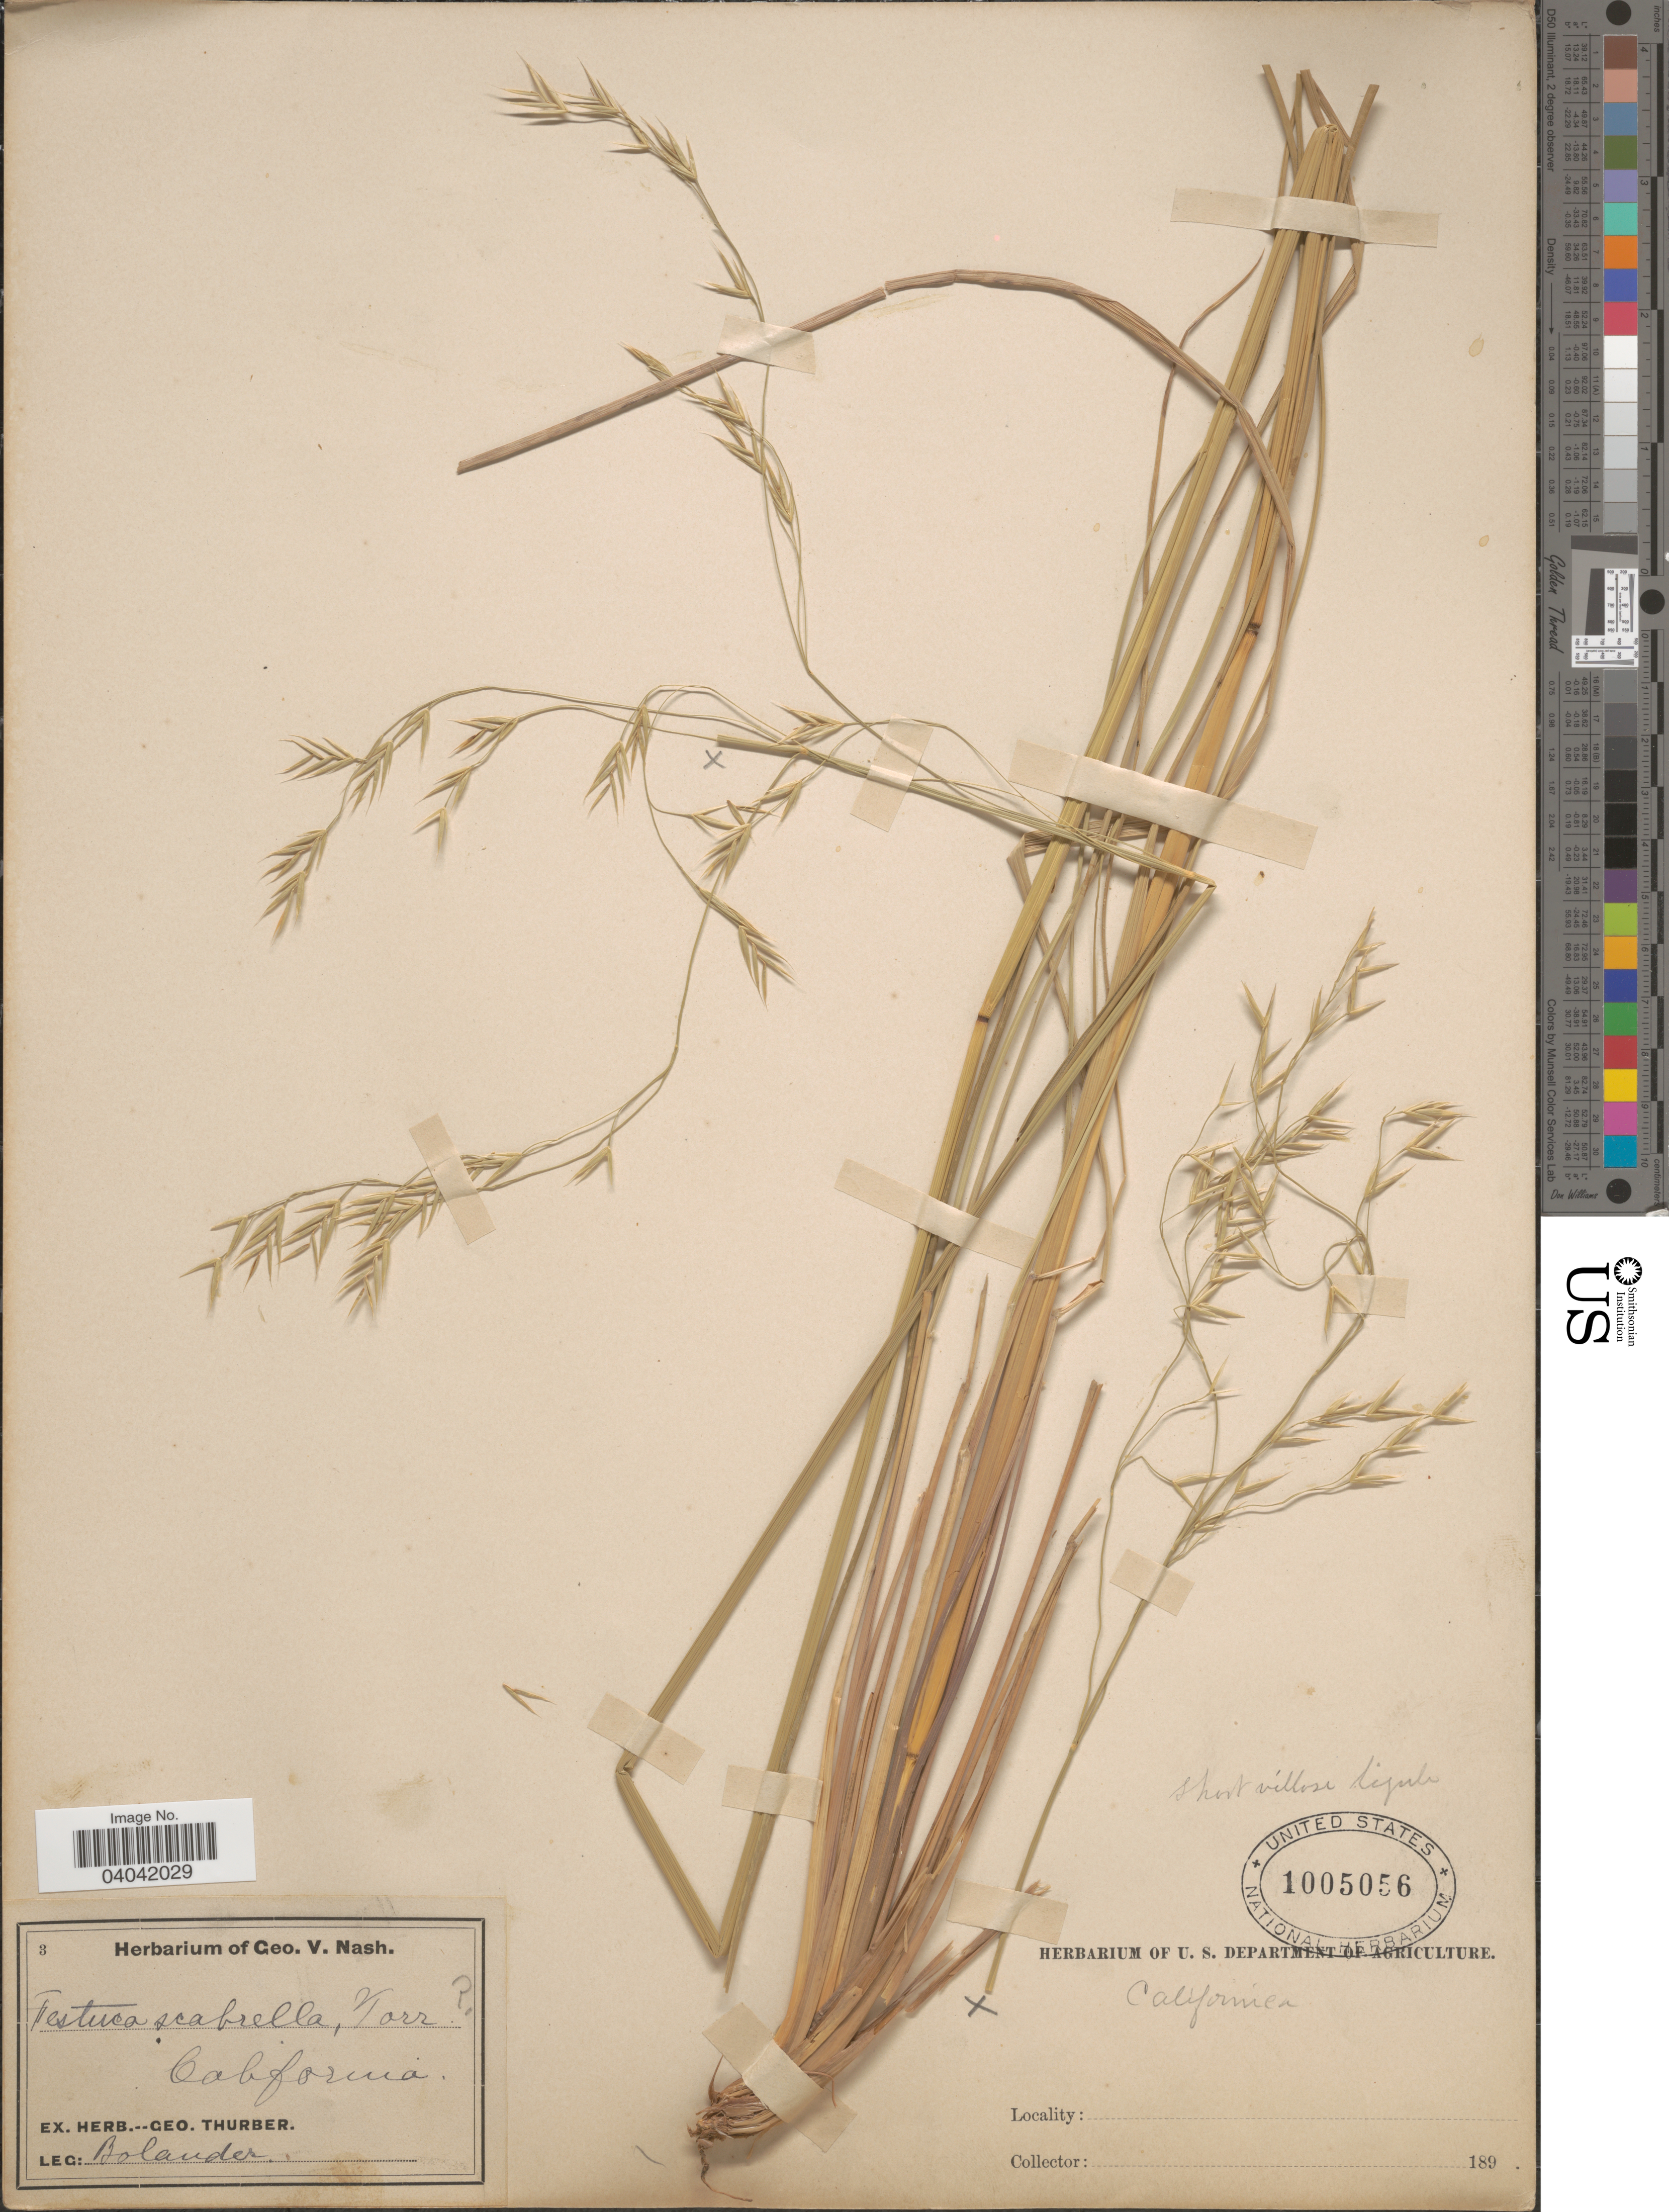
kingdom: Plantae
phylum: Tracheophyta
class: Liliopsida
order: Poales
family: Poaceae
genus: Festuca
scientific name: Festuca californica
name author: Vasey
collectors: -. Bolander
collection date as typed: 189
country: United States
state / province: California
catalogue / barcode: US 1005056